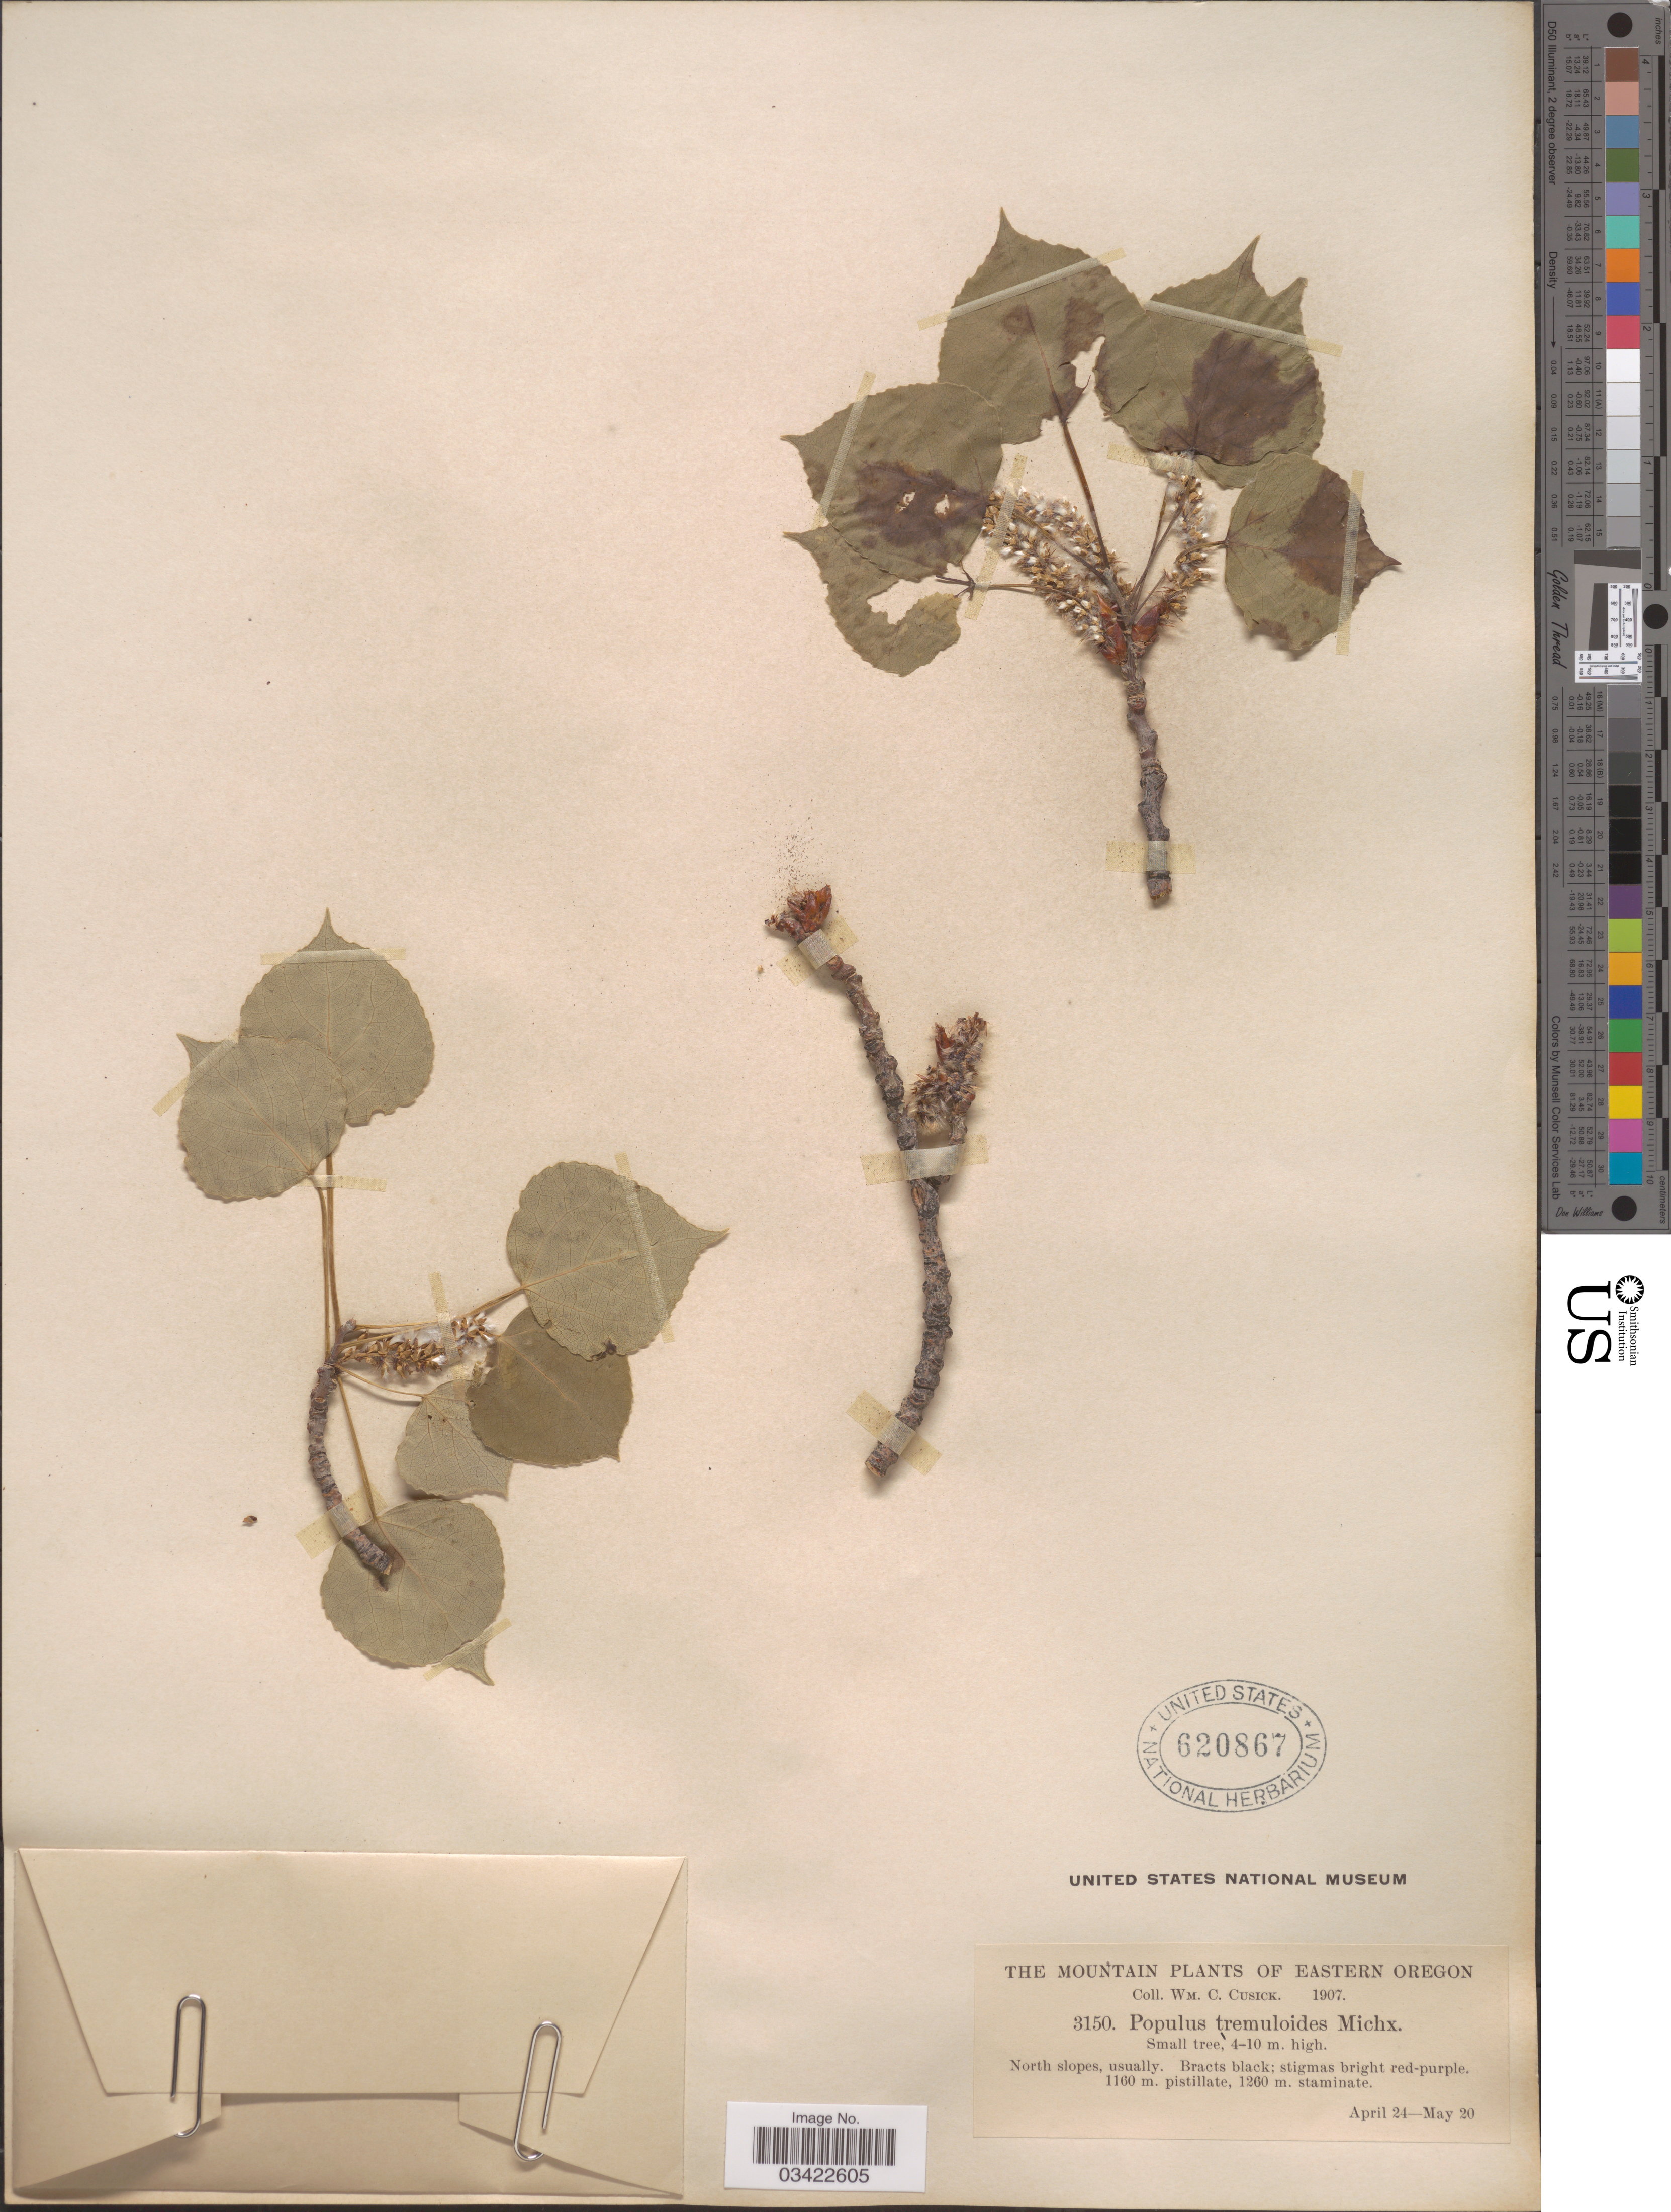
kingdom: Plantae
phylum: Tracheophyta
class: Magnoliopsida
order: Malpighiales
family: Salicaceae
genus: Populus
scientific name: Populus tremuloides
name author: Michx.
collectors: W. C. Cusick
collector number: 3150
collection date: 1907-04-24/1907-05-20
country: United States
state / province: Oregon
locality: Eastern Oregon. North slopes, usually.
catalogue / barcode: US 620867